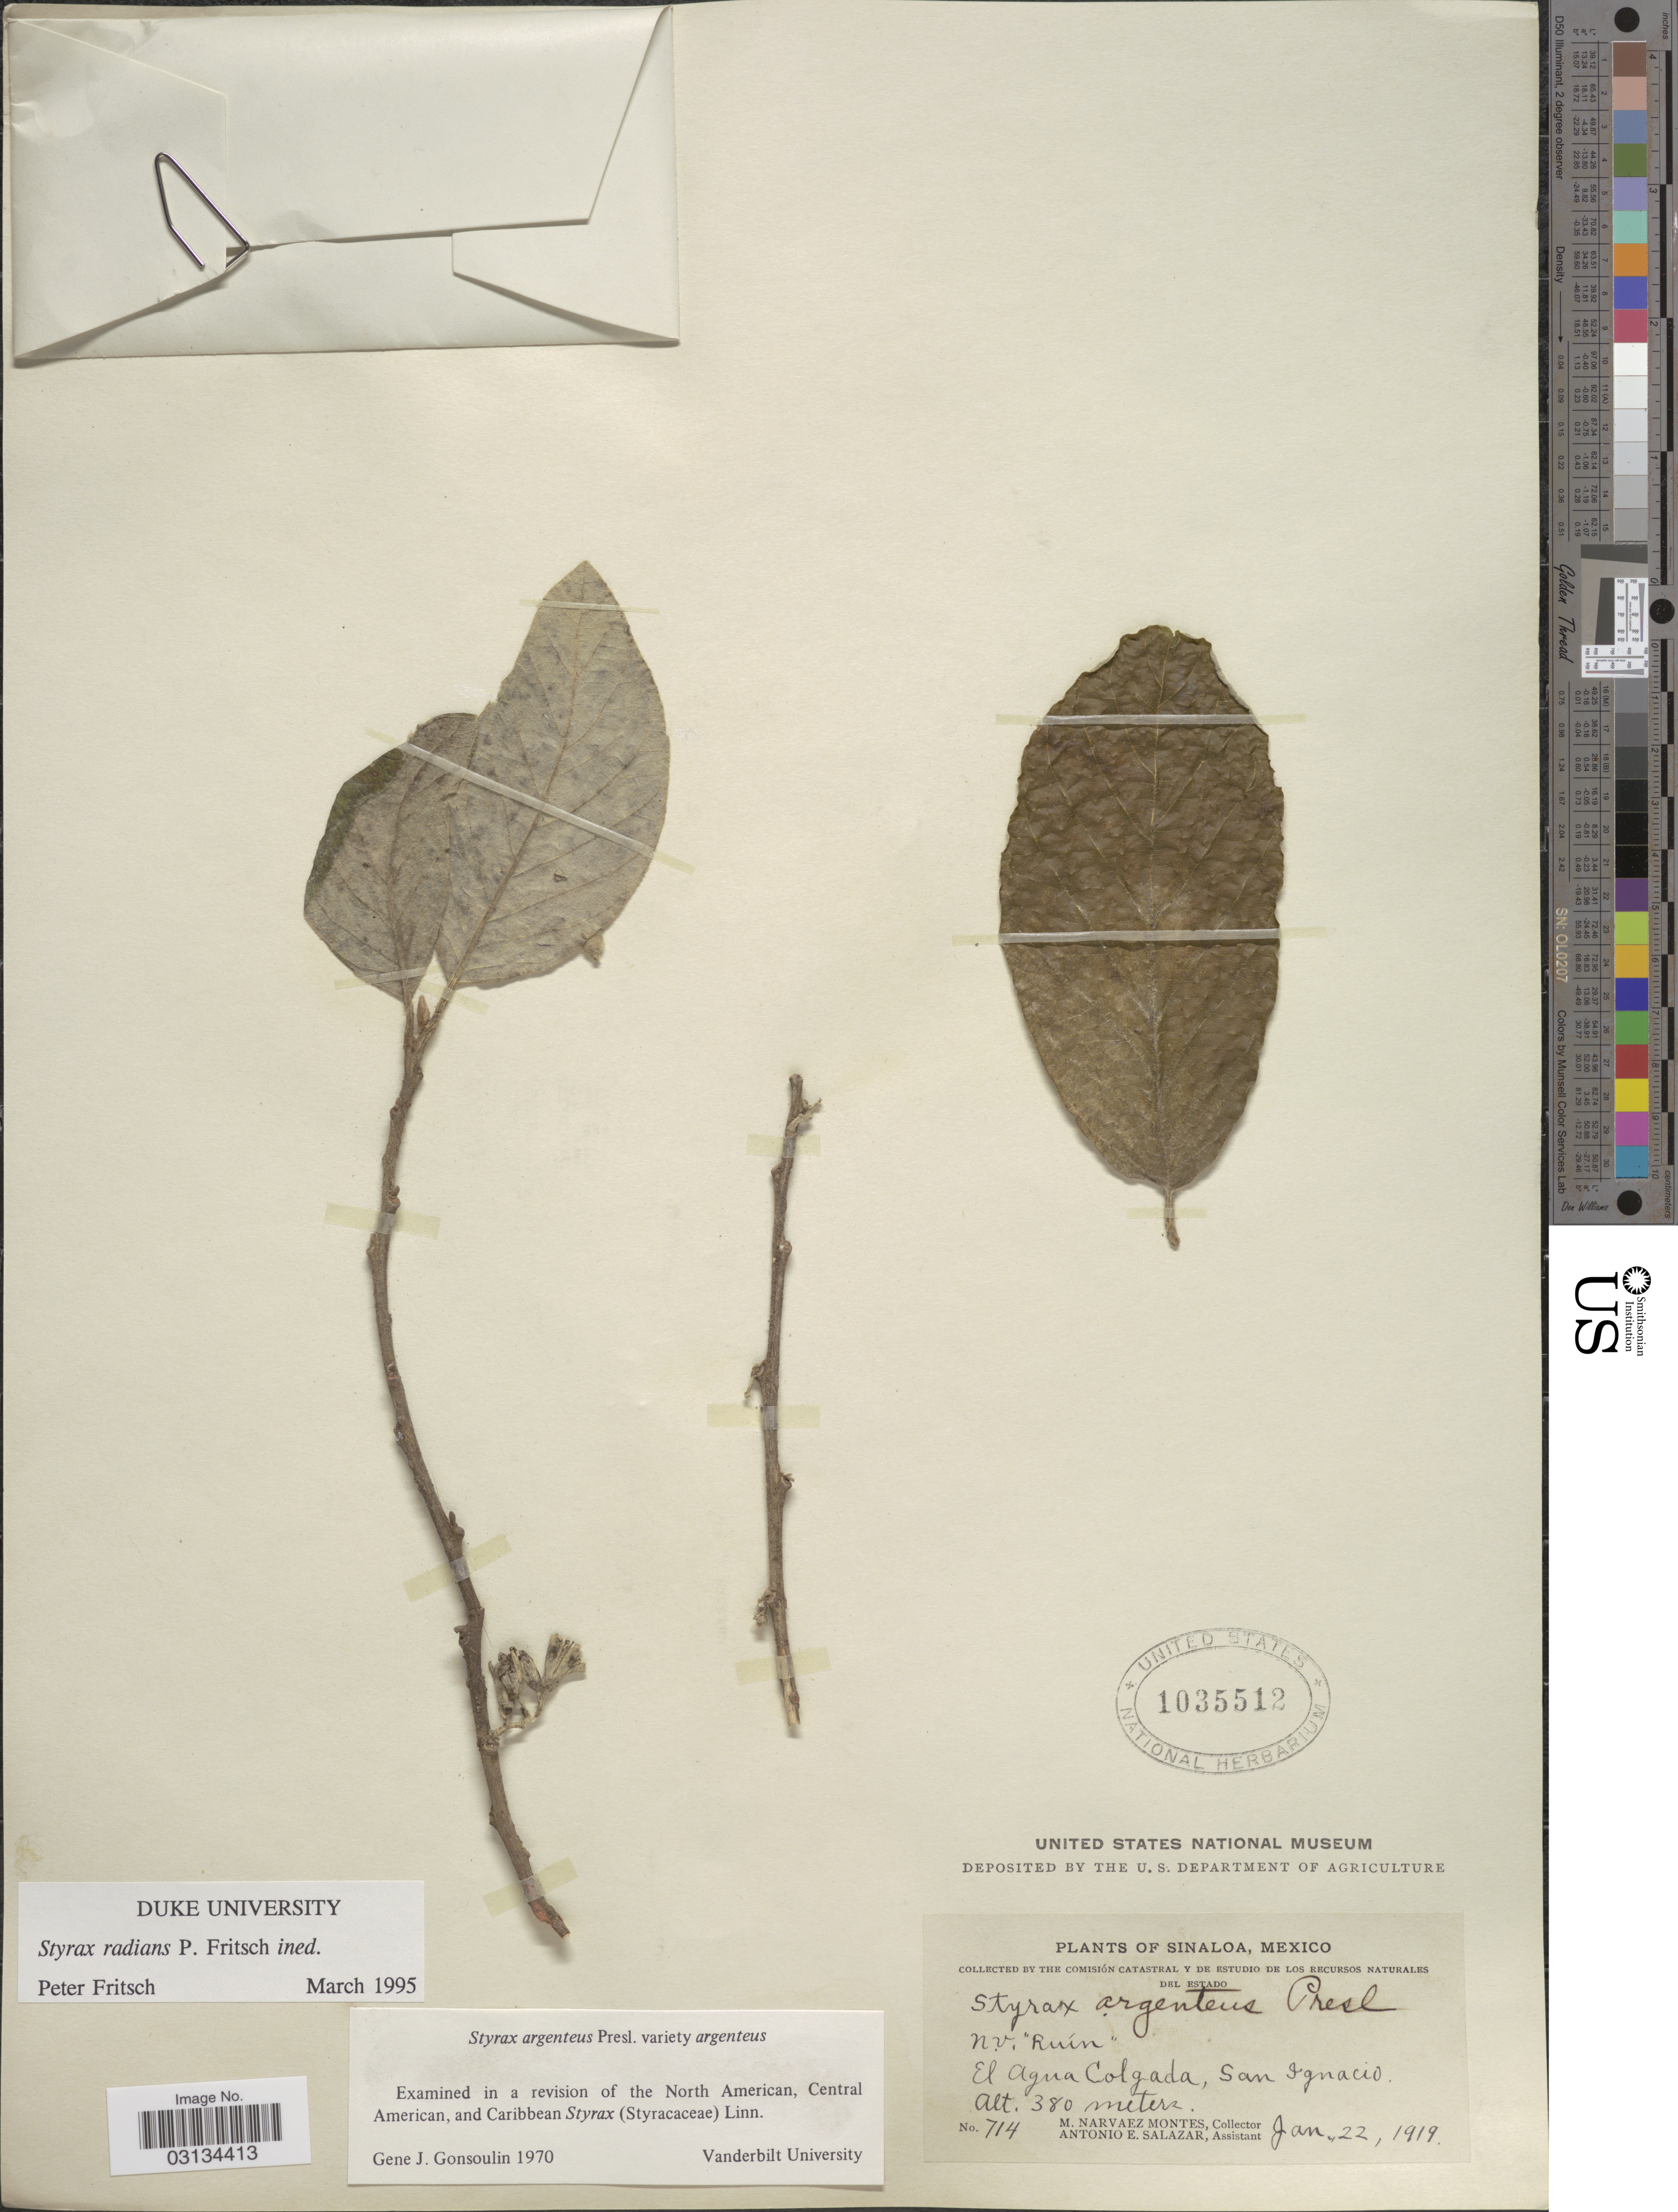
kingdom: Plantae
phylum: Tracheophyta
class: Magnoliopsida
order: Ericales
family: Styracaceae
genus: Styrax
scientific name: Styrax radians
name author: P.W. Fritsch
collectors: M. Narvaez-Montes & A. E. Salazar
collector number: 714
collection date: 1919-01-22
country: Mexico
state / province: Sinaloa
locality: El Agua Colgada, San Ignacio.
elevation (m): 380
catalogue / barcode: US 1035512